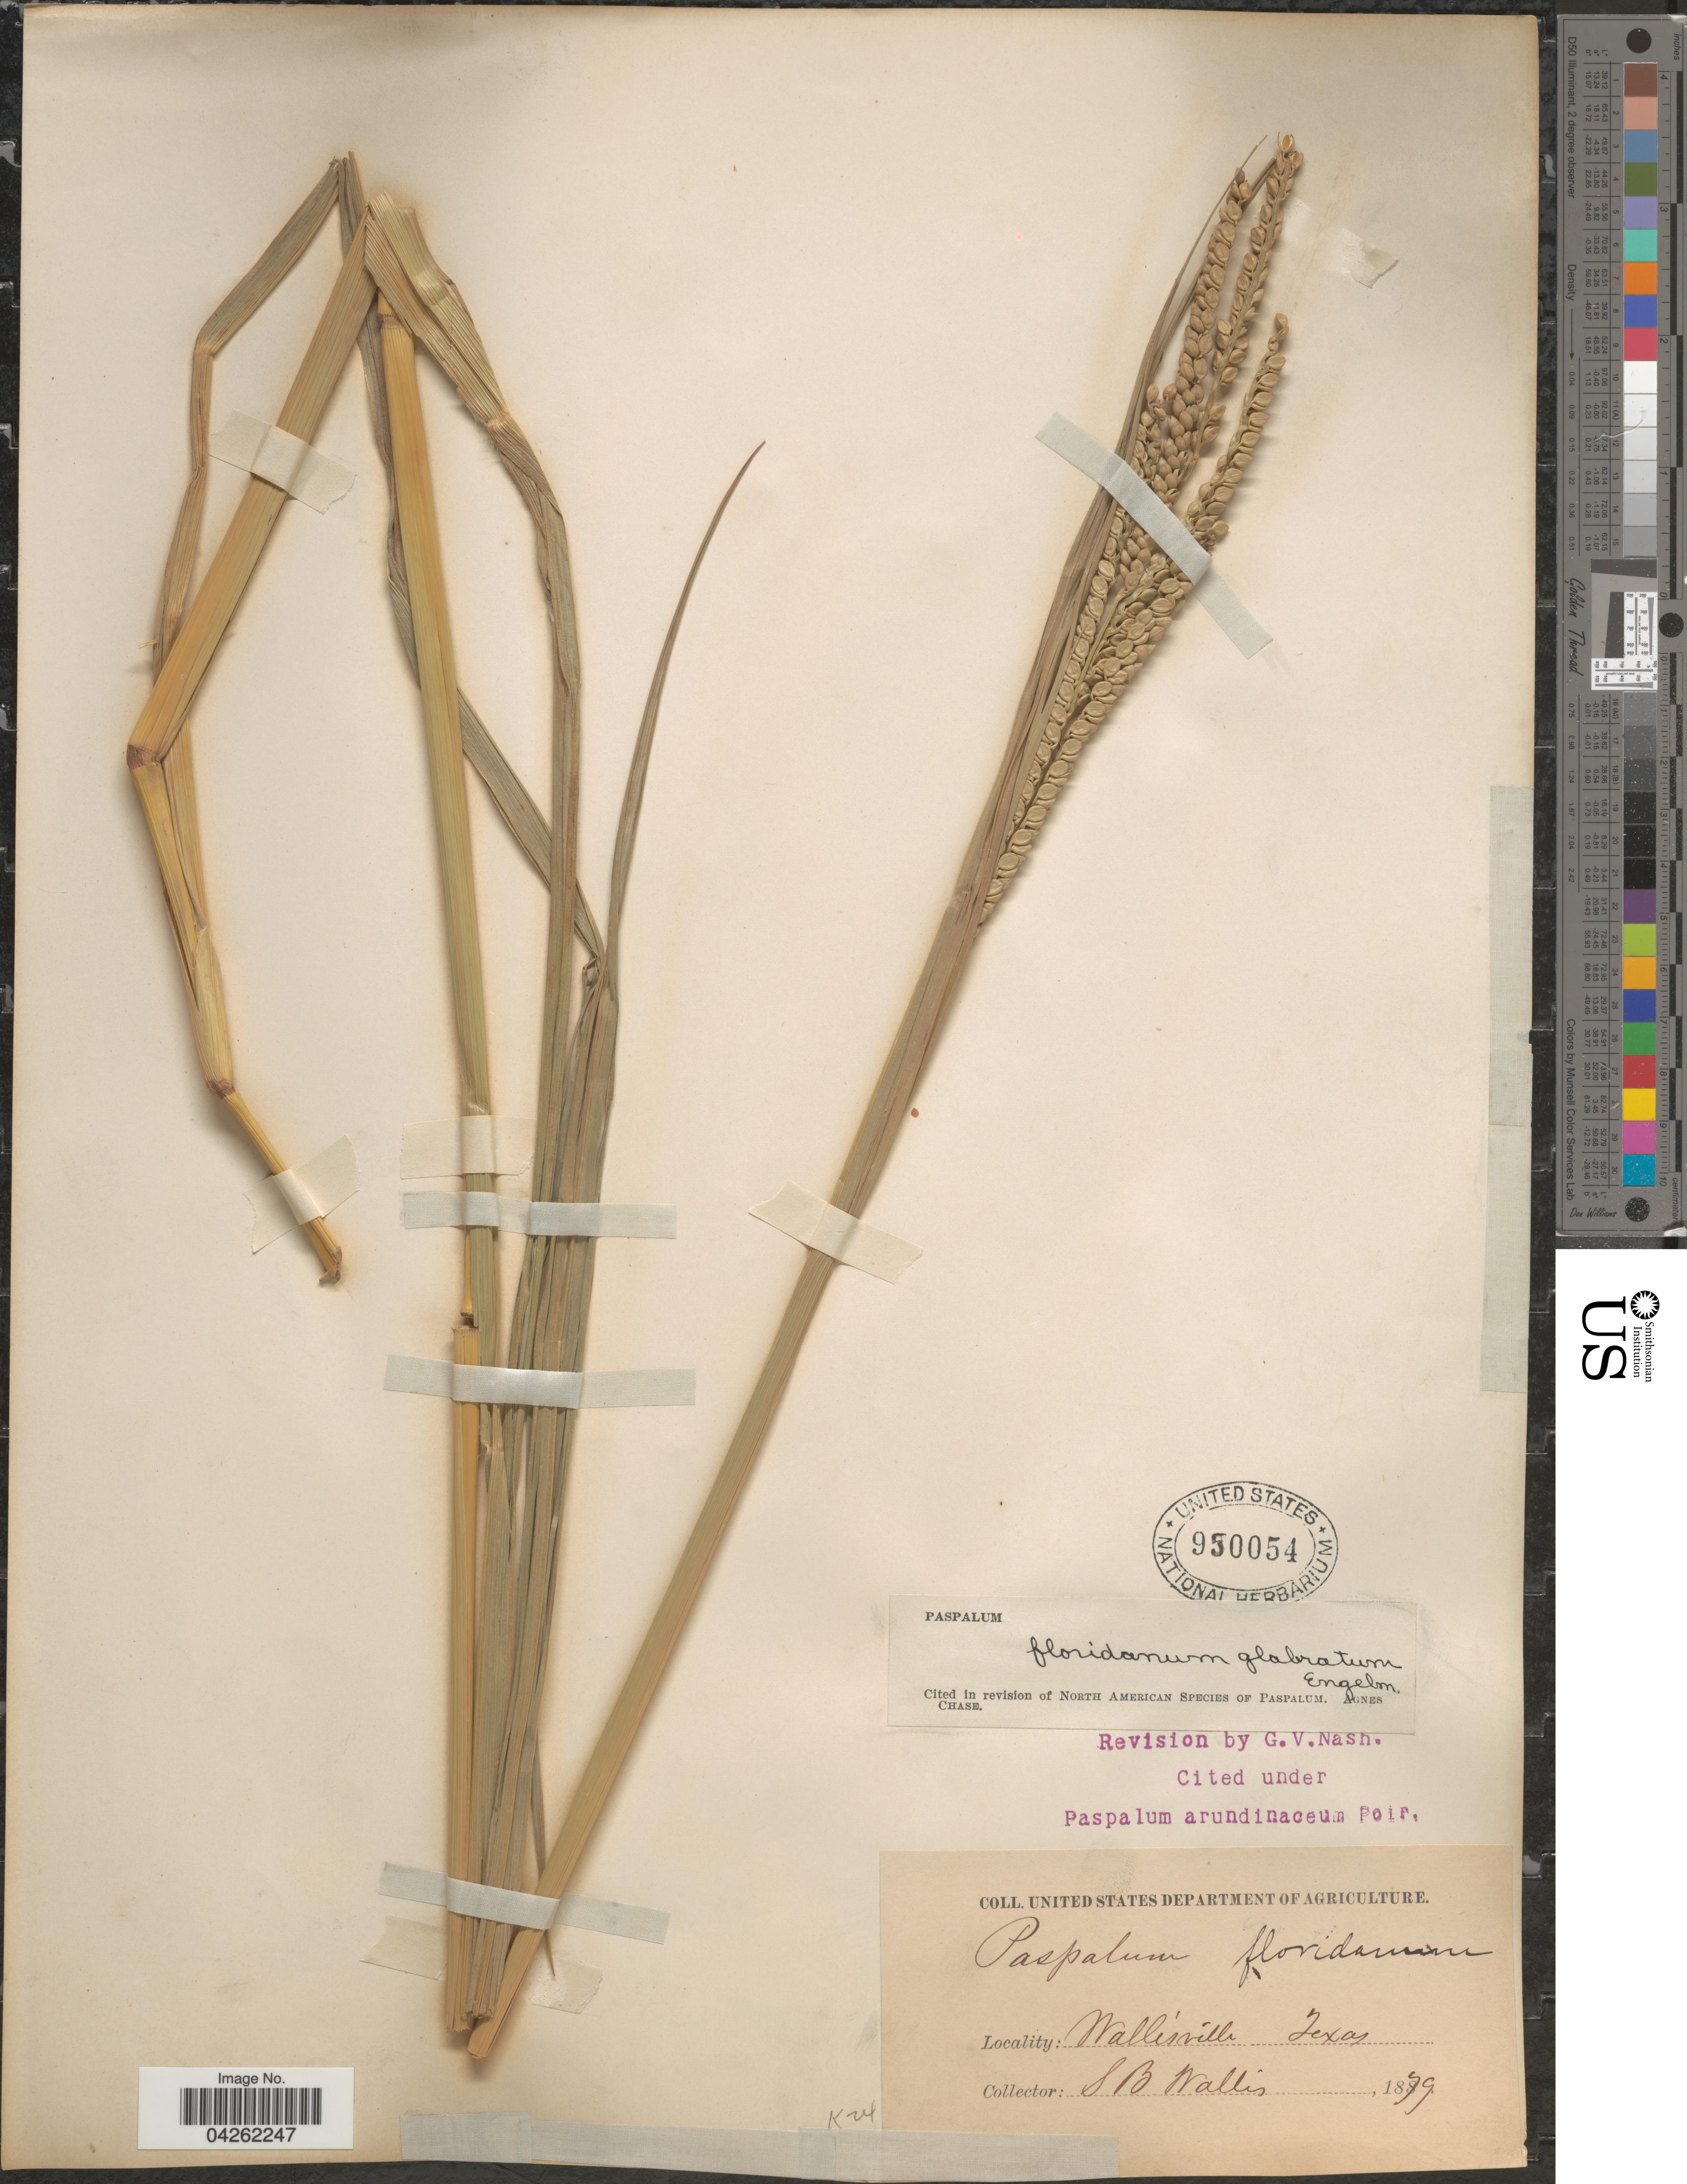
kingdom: Plantae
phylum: Tracheophyta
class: Liliopsida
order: Poales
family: Poaceae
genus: Paspalum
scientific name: Paspalum floridanum var. glabratum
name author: Engelm. ex Vasey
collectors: S. Wallis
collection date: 1879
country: United States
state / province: Texas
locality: Wallisville.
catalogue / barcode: US 950054